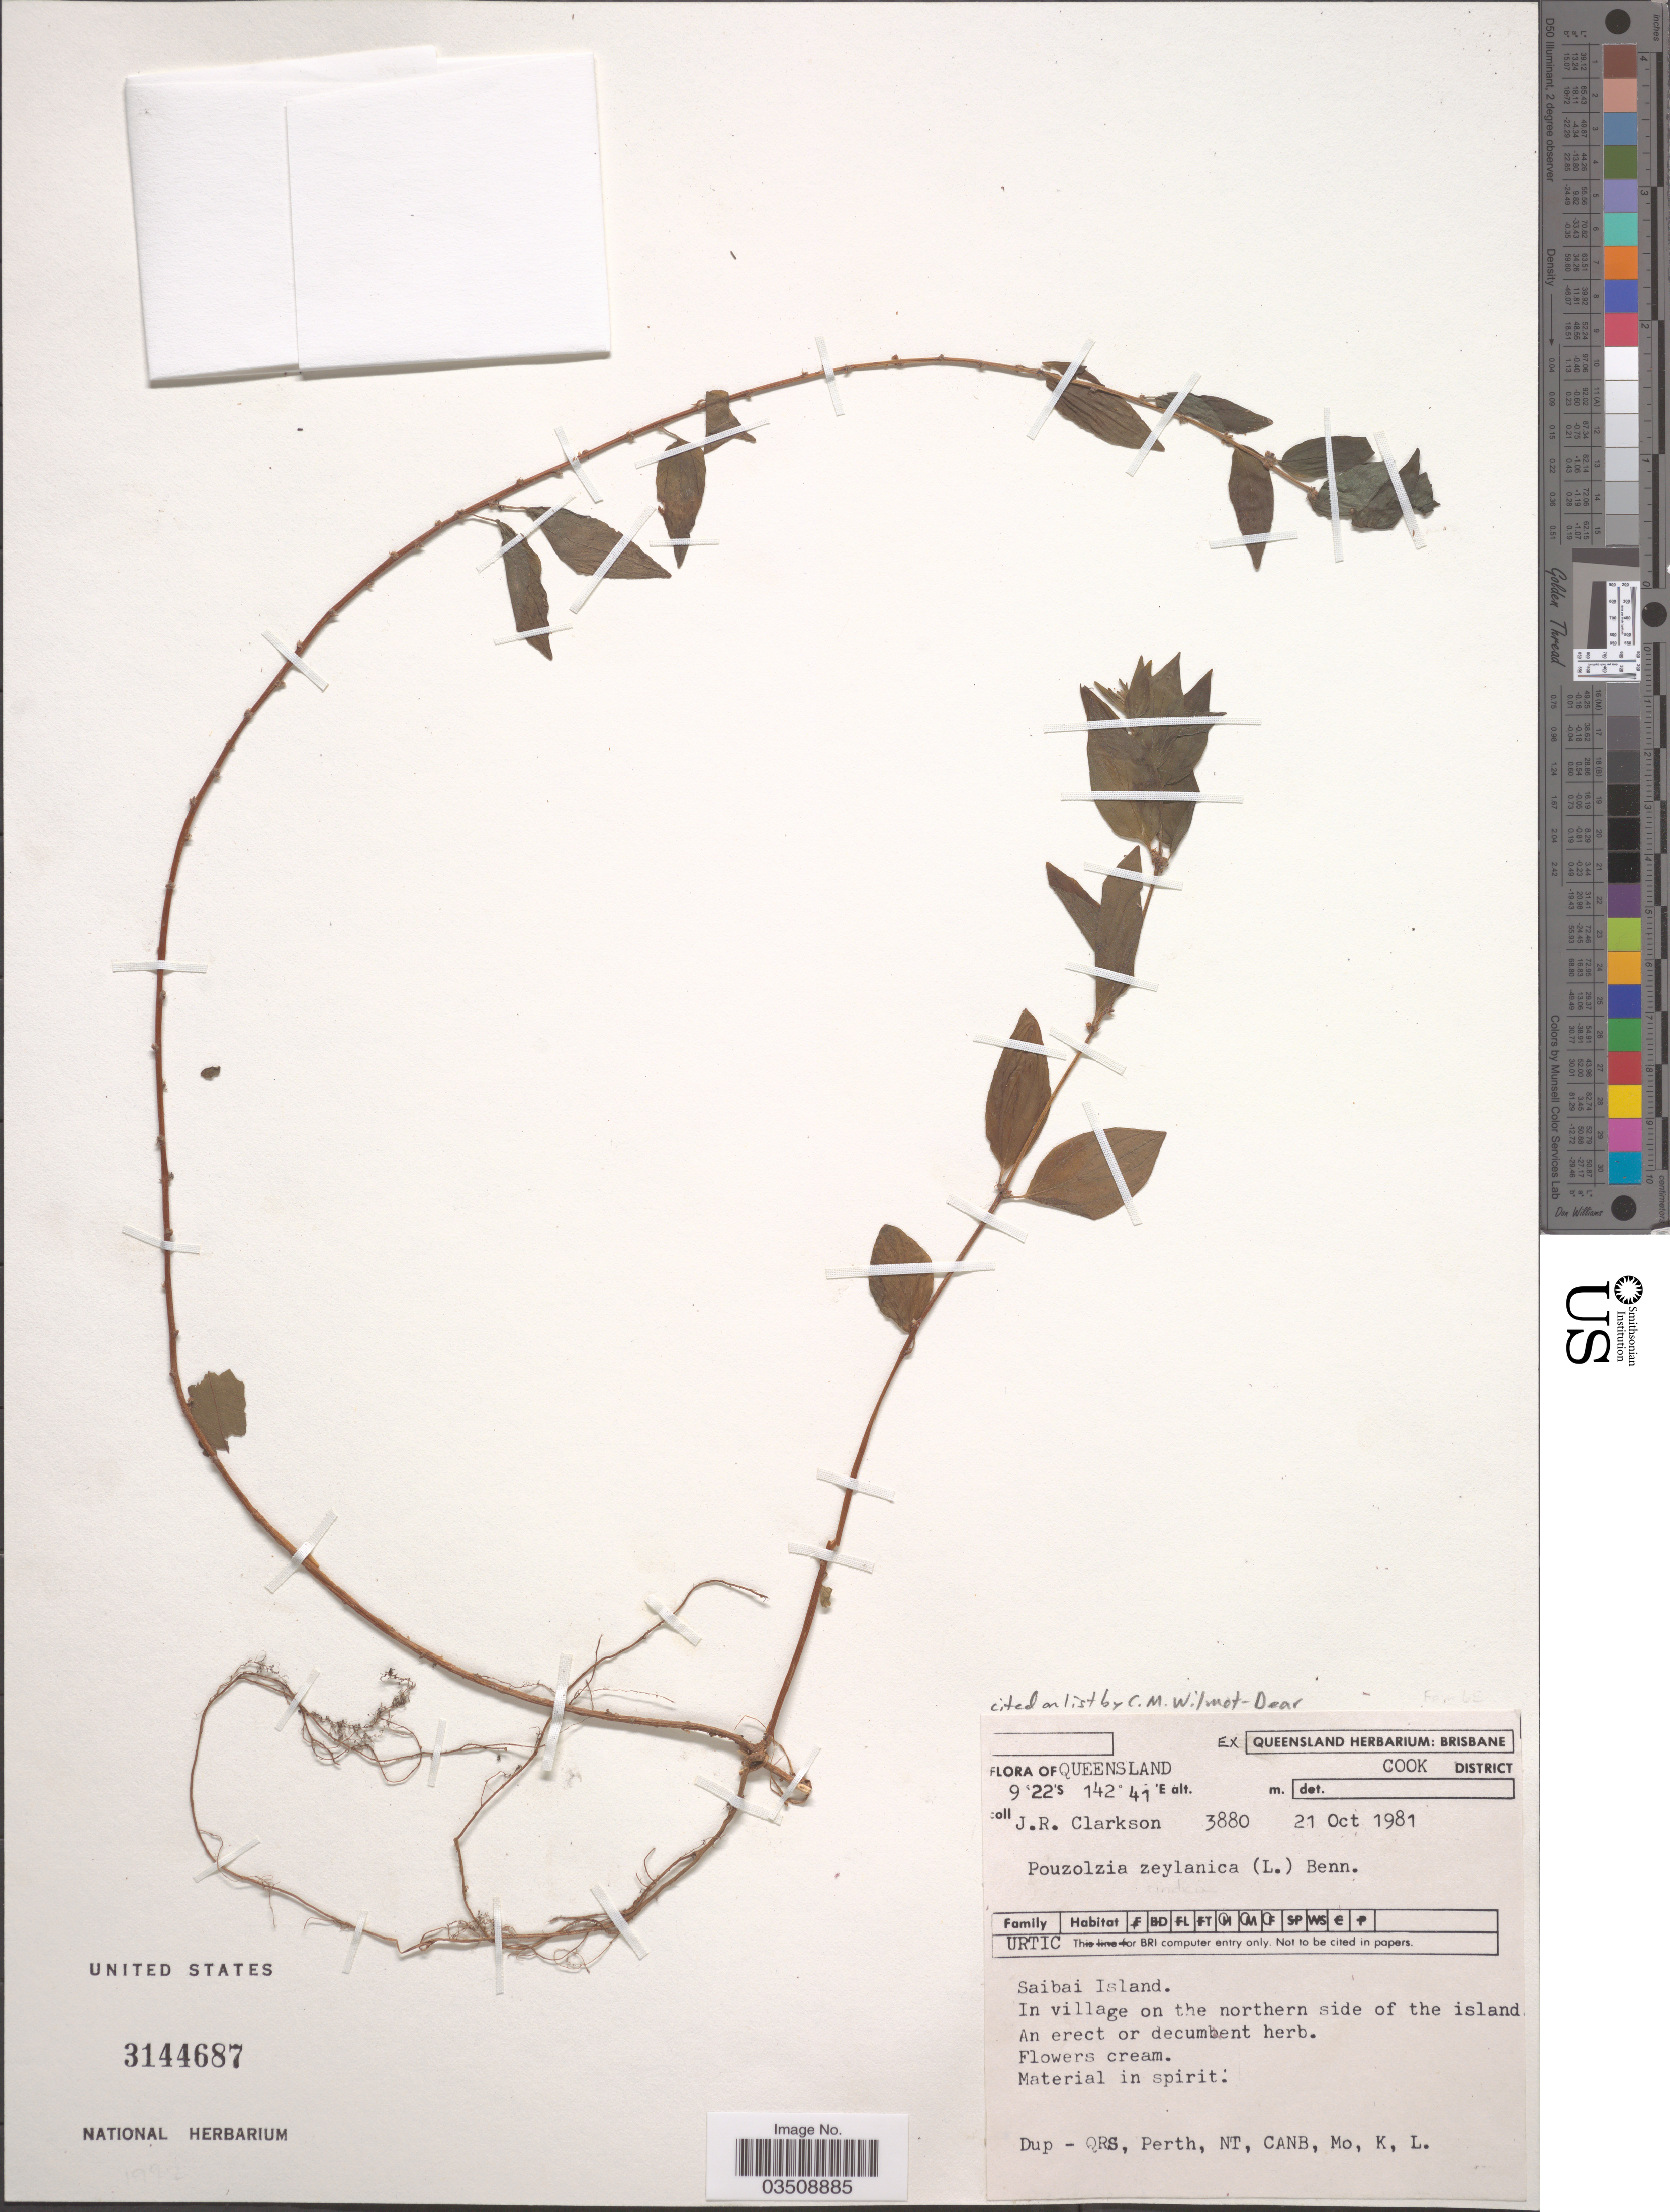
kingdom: Plantae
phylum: Tracheophyta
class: Magnoliopsida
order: Rosales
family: Urticaceae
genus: Pouzolzia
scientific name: Pouzolzia zeylanica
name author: (L.) Benn.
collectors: J. Clarkson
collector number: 3880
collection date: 1981-10-21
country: Australia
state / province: Queensland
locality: Cook District. Saibai Island. In village on the northern side of the island.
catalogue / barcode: US 3144687